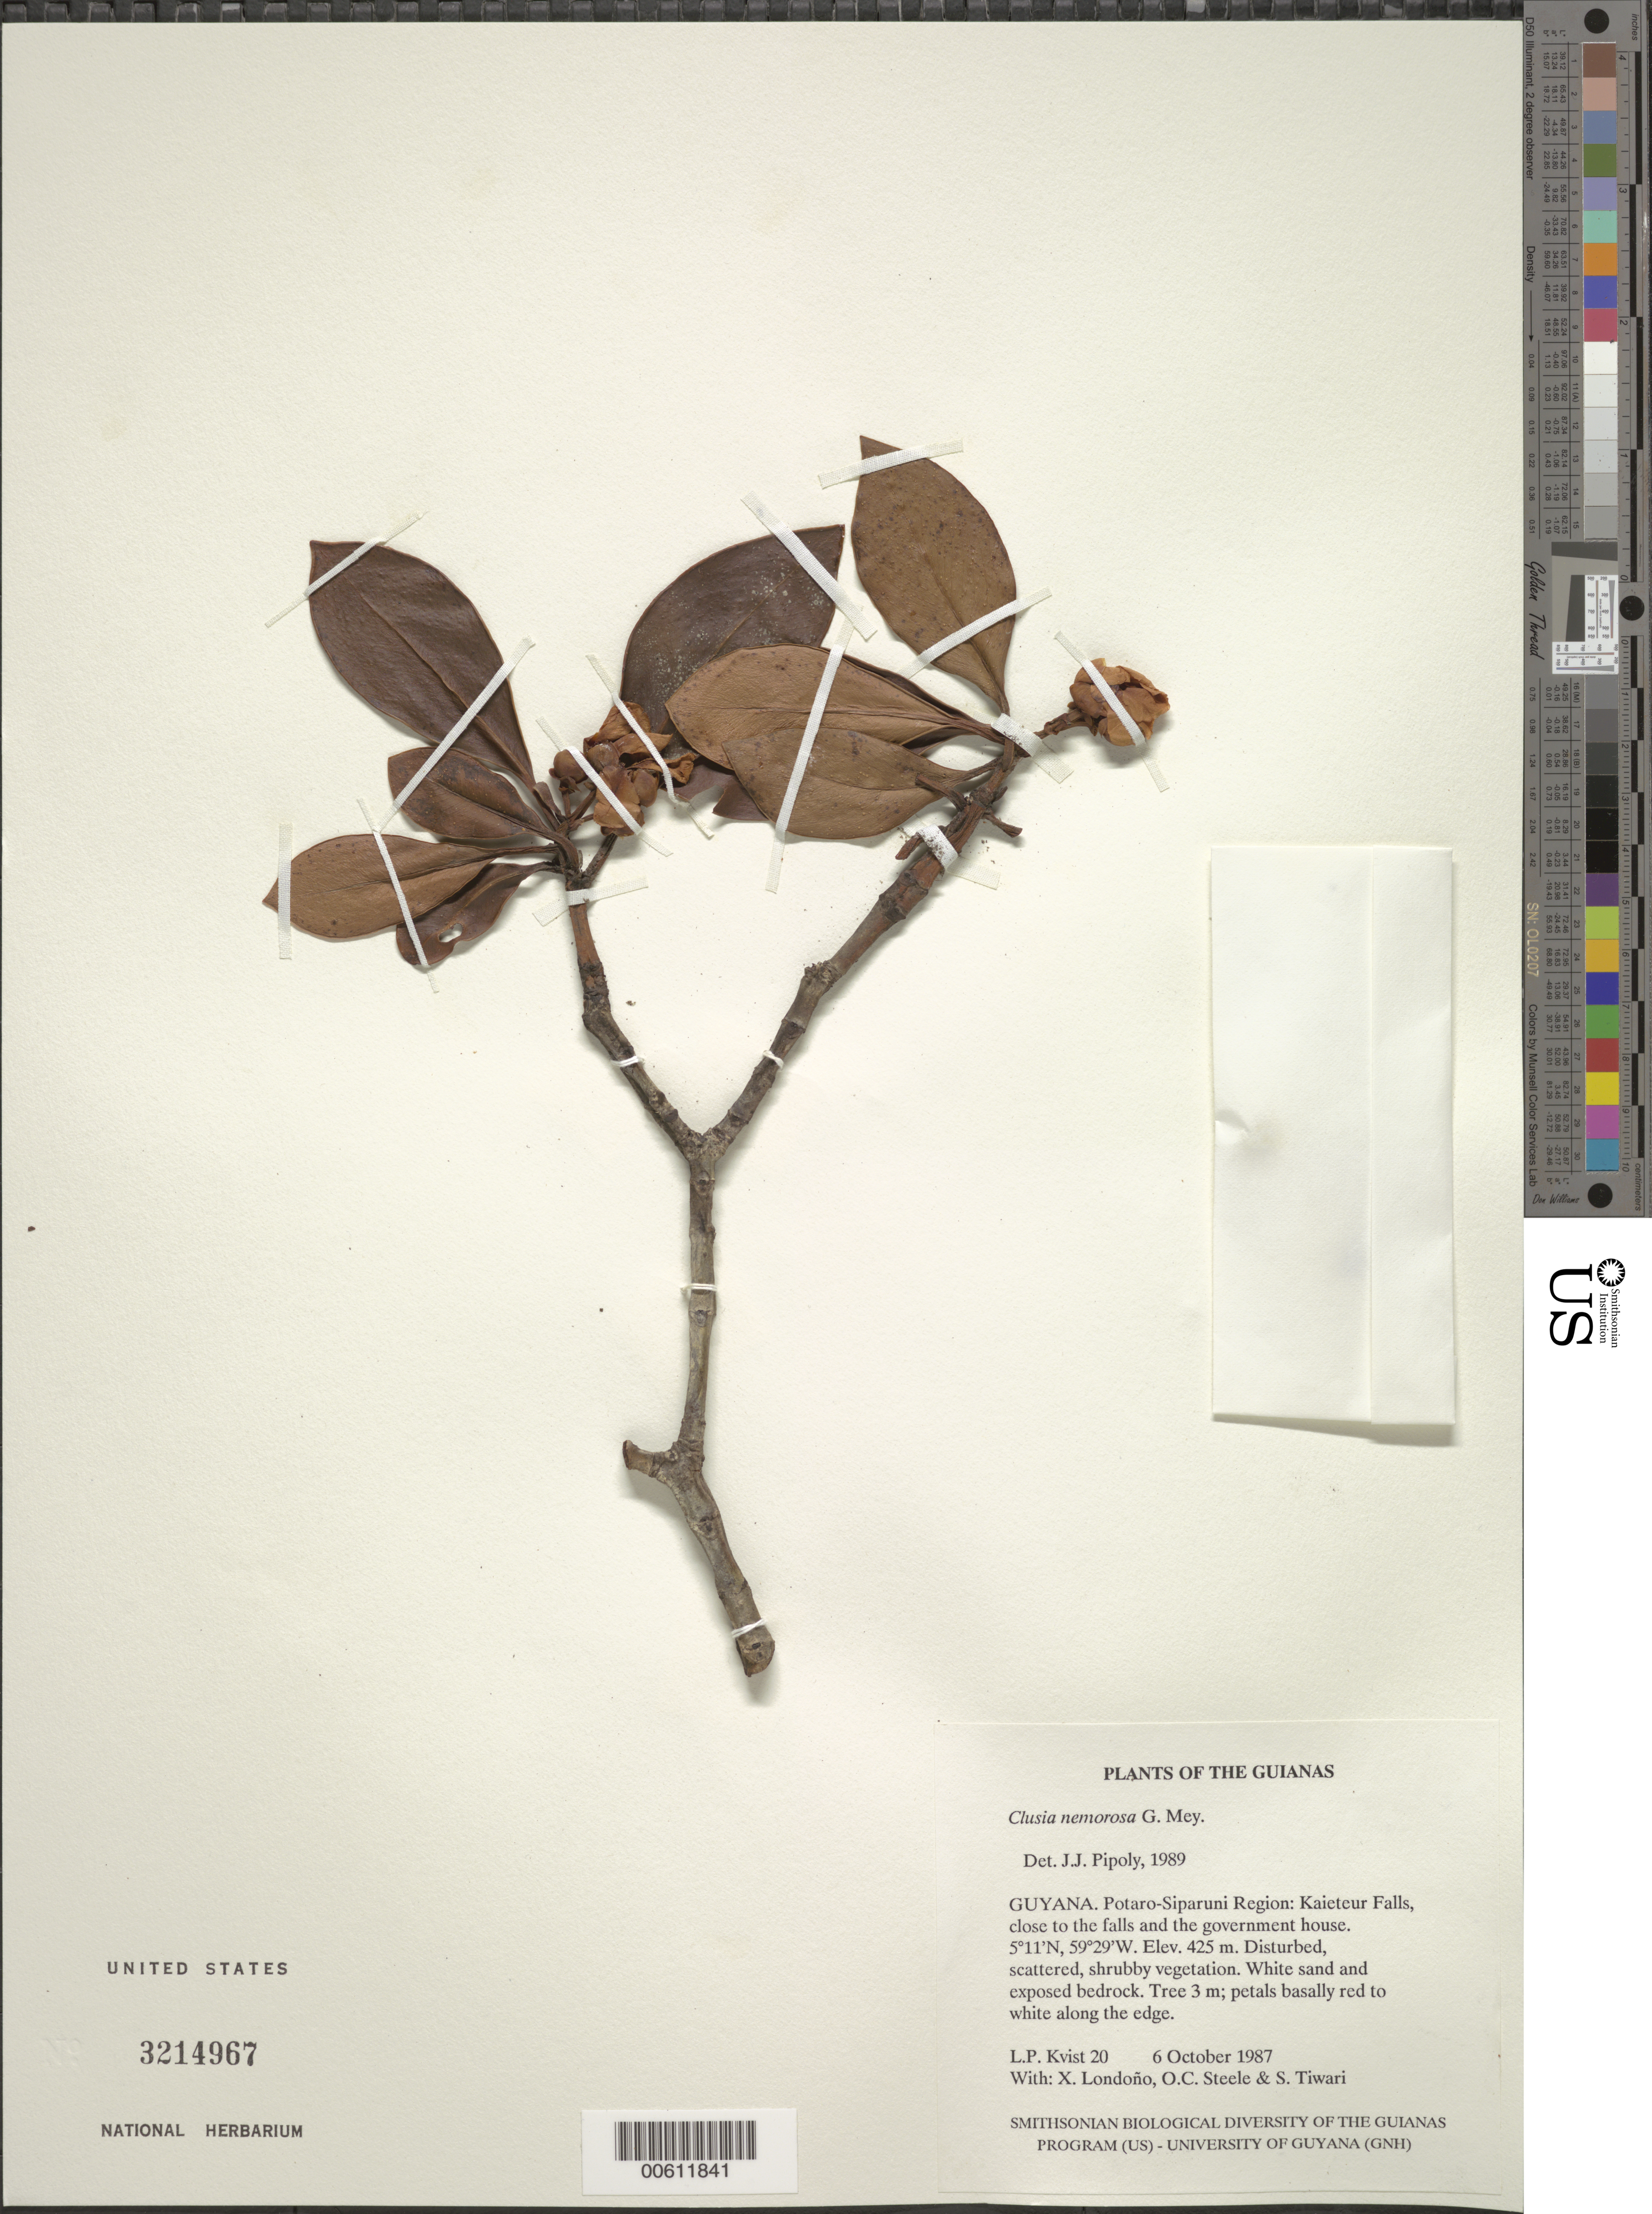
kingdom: Plantae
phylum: Tracheophyta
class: Magnoliopsida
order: Malpighiales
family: Clusiaceae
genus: Clusia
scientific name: Clusia nemorosa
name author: G. Mey.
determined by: Pipoly, J. J., III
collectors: L. P. Kvist, X. Londoño, O. C. Steele & S. Tiwari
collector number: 20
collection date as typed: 6 October 1987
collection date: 1987-10-06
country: Guyana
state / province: Potaro-Siparuni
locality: Kaieteur Falls, close to the falls and the government house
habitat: Disturbed, scattered, shrubby vegetation. White sand and exposed bedrock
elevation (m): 425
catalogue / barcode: US 3214967